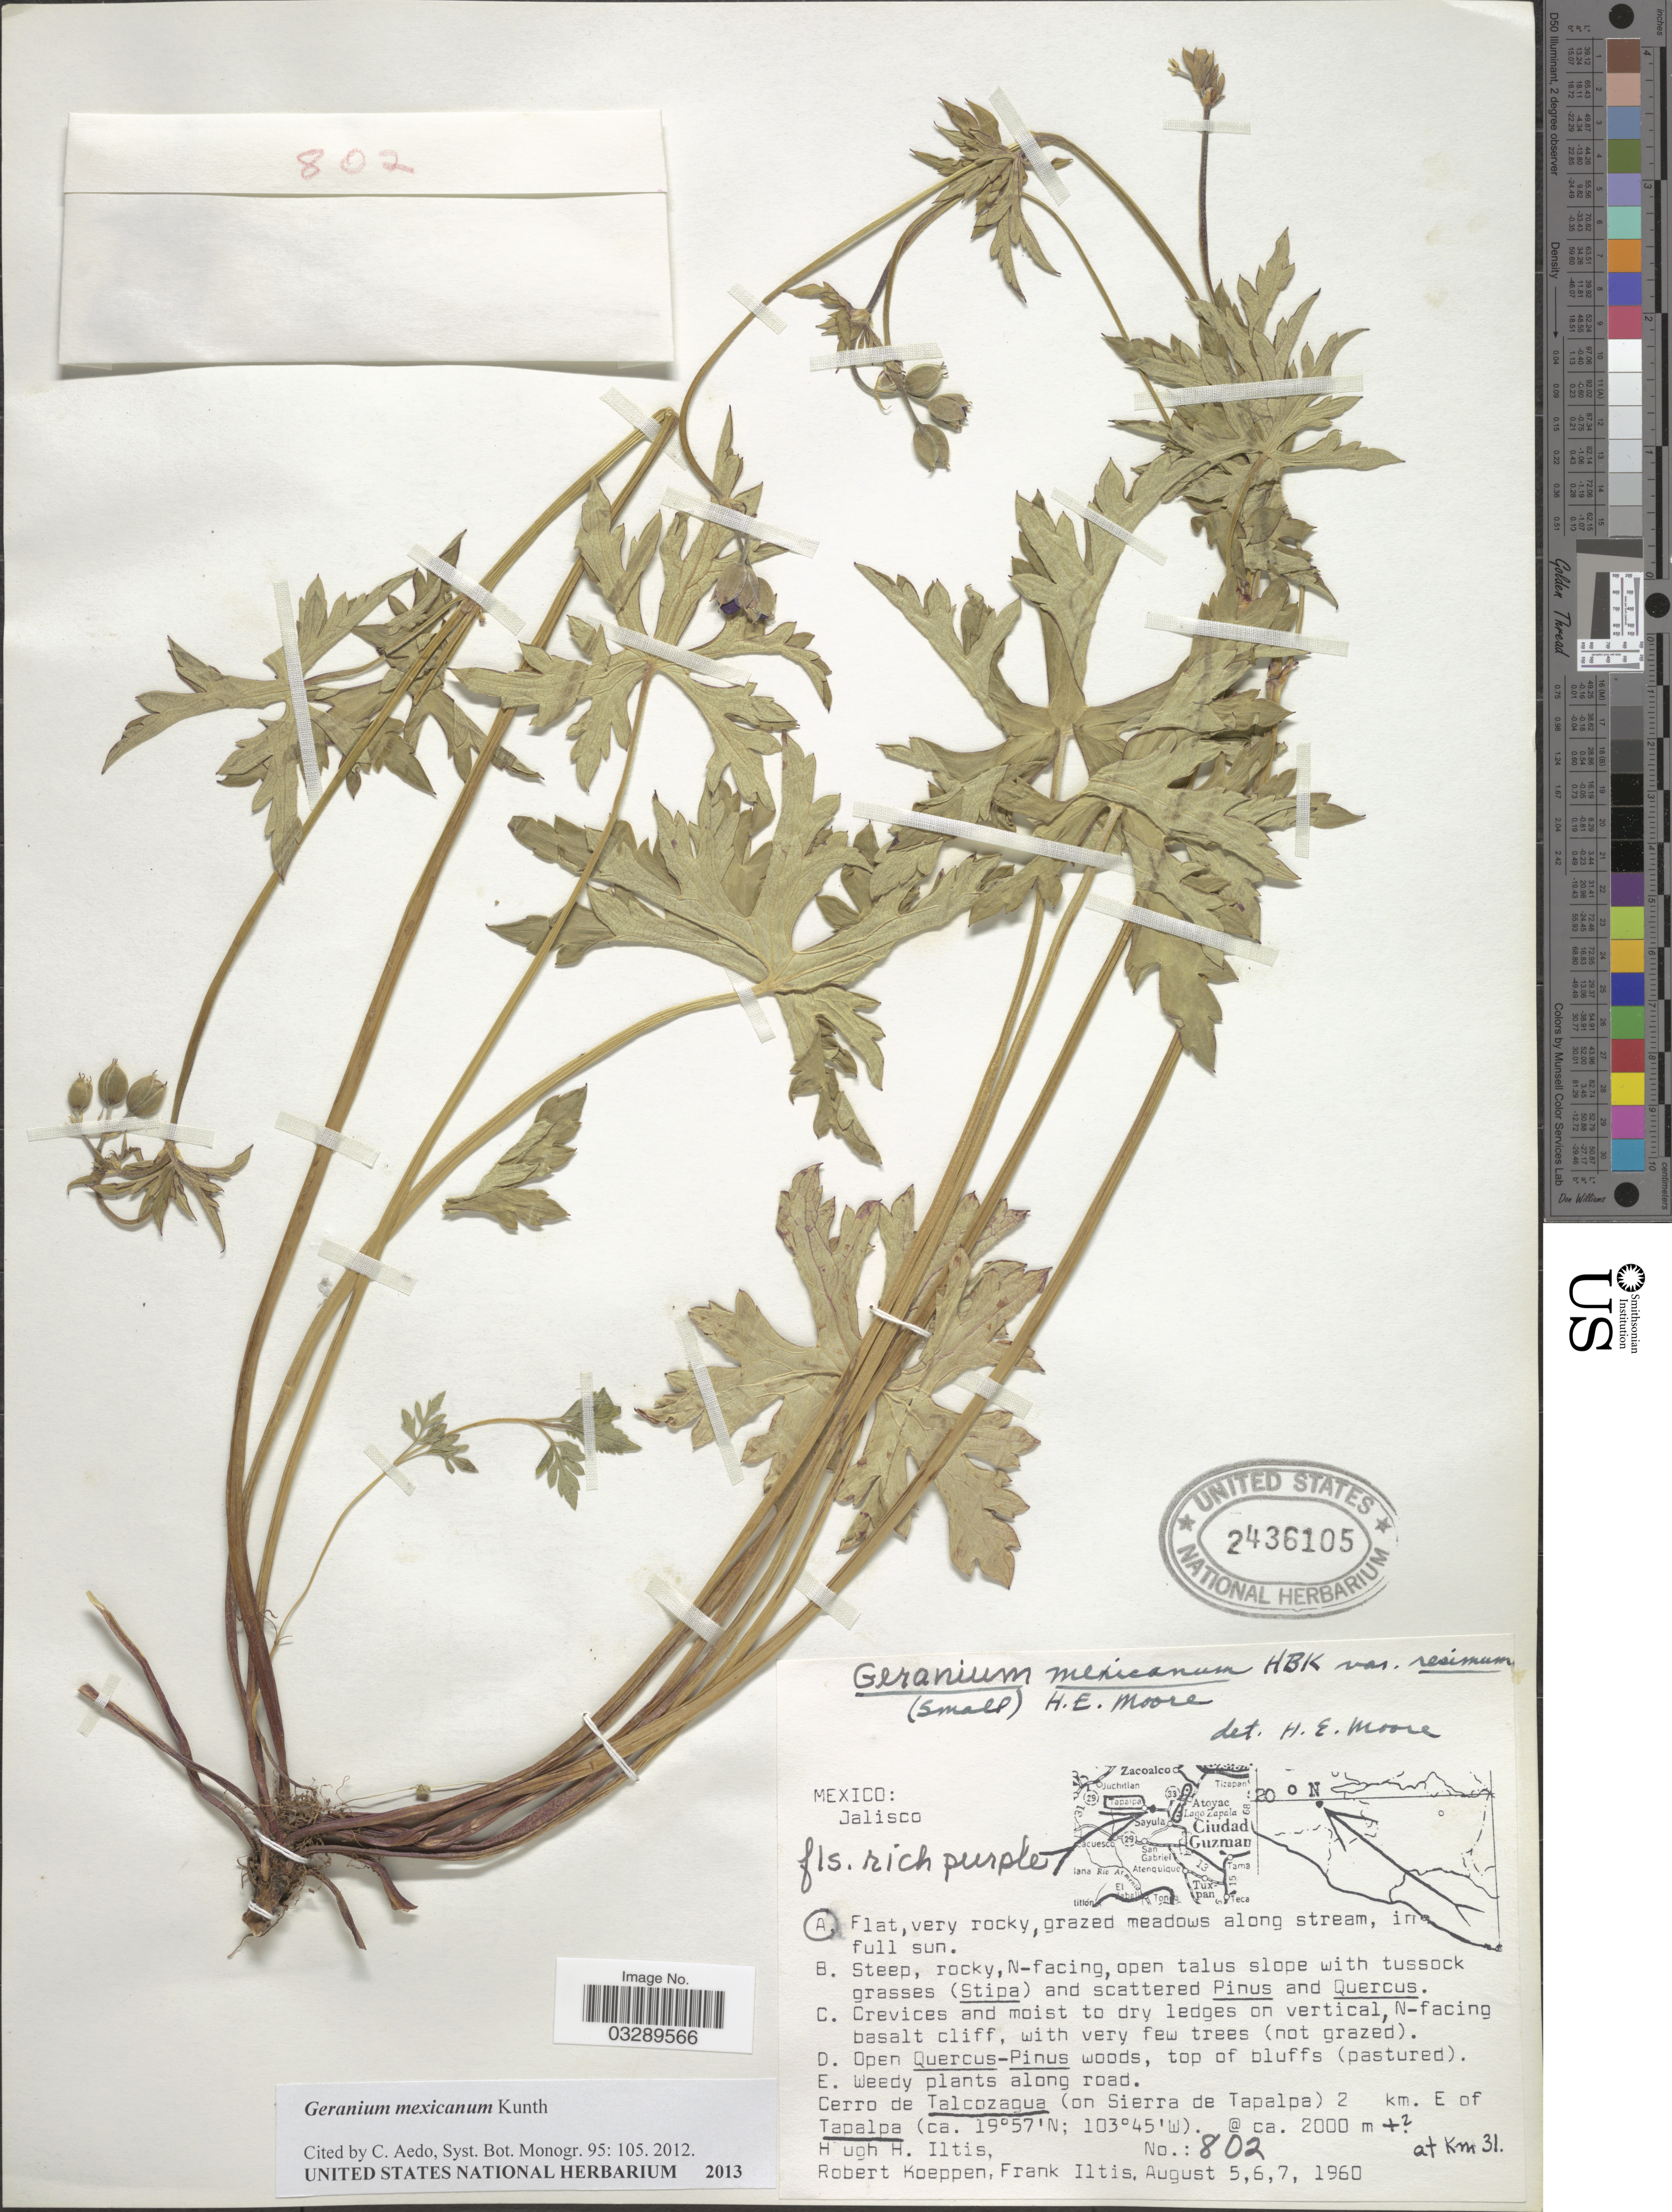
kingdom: Plantae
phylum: Tracheophyta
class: Magnoliopsida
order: Geraniales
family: Geraniaceae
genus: Geranium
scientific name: Geranium mexicanum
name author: Kunth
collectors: H. Iltis, R. C. Koeppen & F. S. Iltis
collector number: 802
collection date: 1960-08-05/1960-08-07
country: Mexico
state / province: Jalisco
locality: Cerro de Talcozagua (on Sierra de Tapalpa) 2 km. E of Tapalp, at Km. 31.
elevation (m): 2000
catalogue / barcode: US 2436105